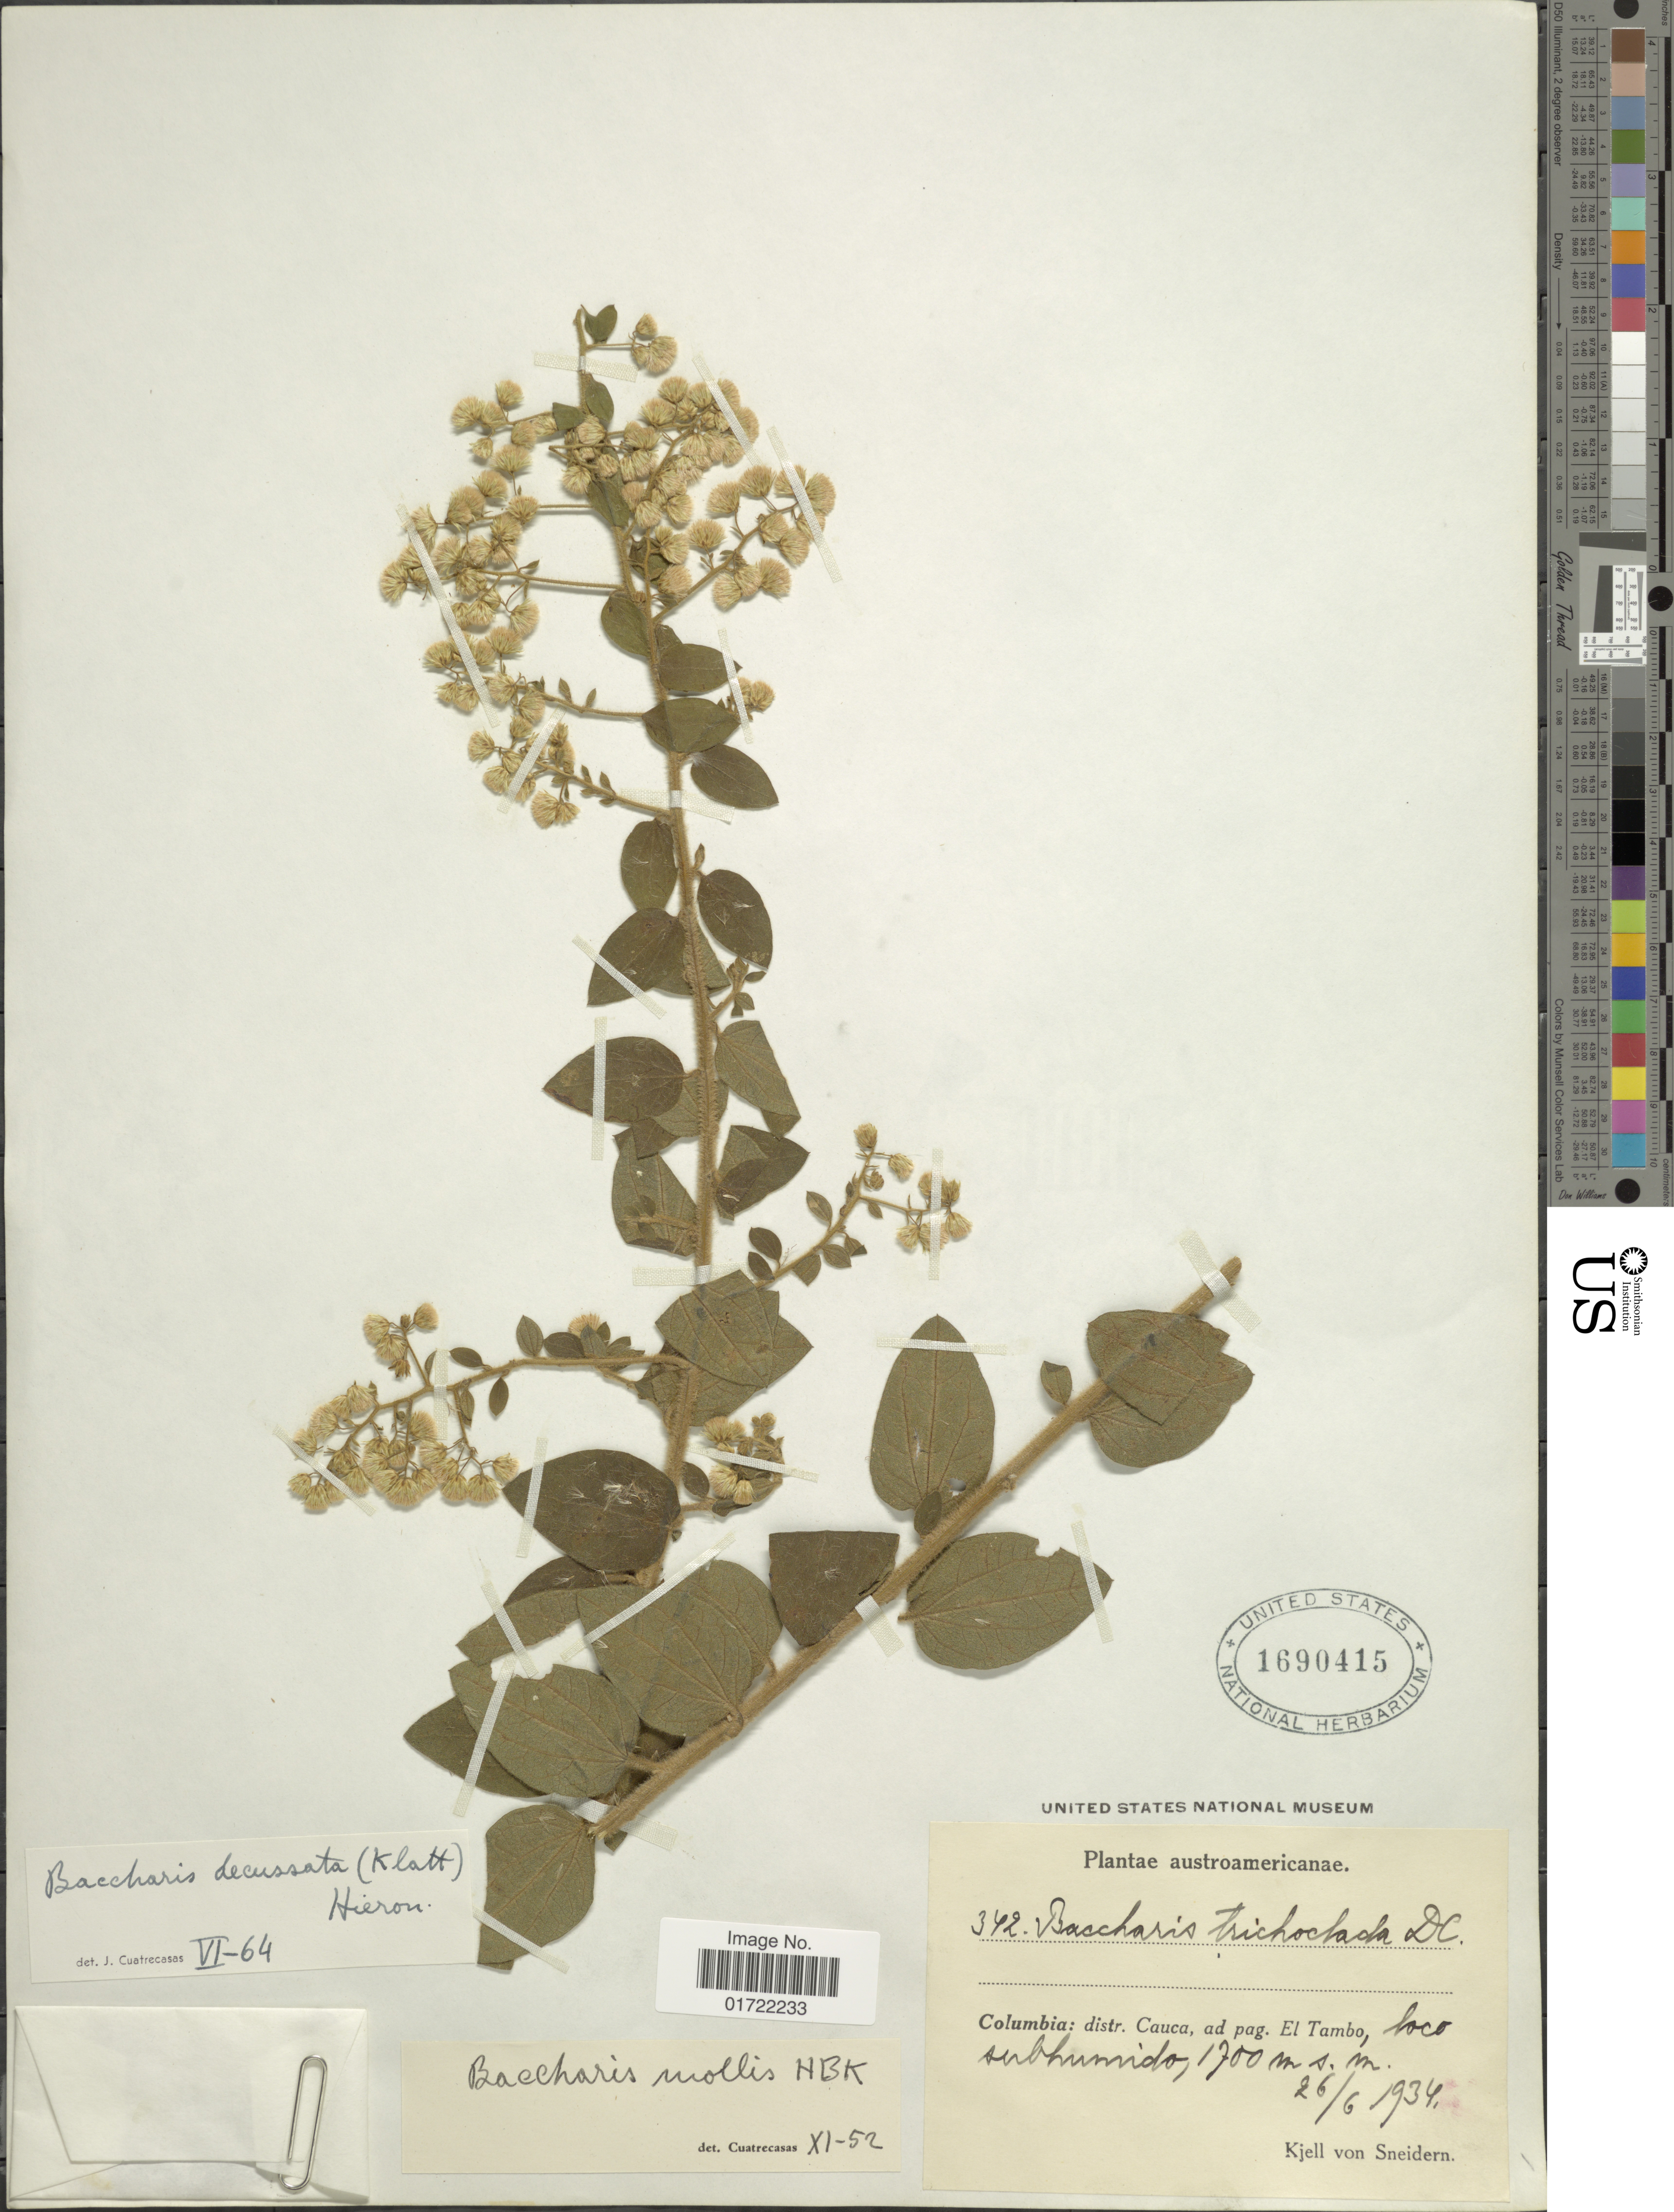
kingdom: Plantae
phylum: Tracheophyta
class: Magnoliopsida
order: Asterales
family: Asteraceae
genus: Baccharis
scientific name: Baccharis decussata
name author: (Klatt) Hieron.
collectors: K. von Sneidern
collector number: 342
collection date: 1934-06-26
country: Colombia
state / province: Cauca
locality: Austroamericanae, ad pag. El Tambo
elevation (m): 17100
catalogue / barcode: US 1690415